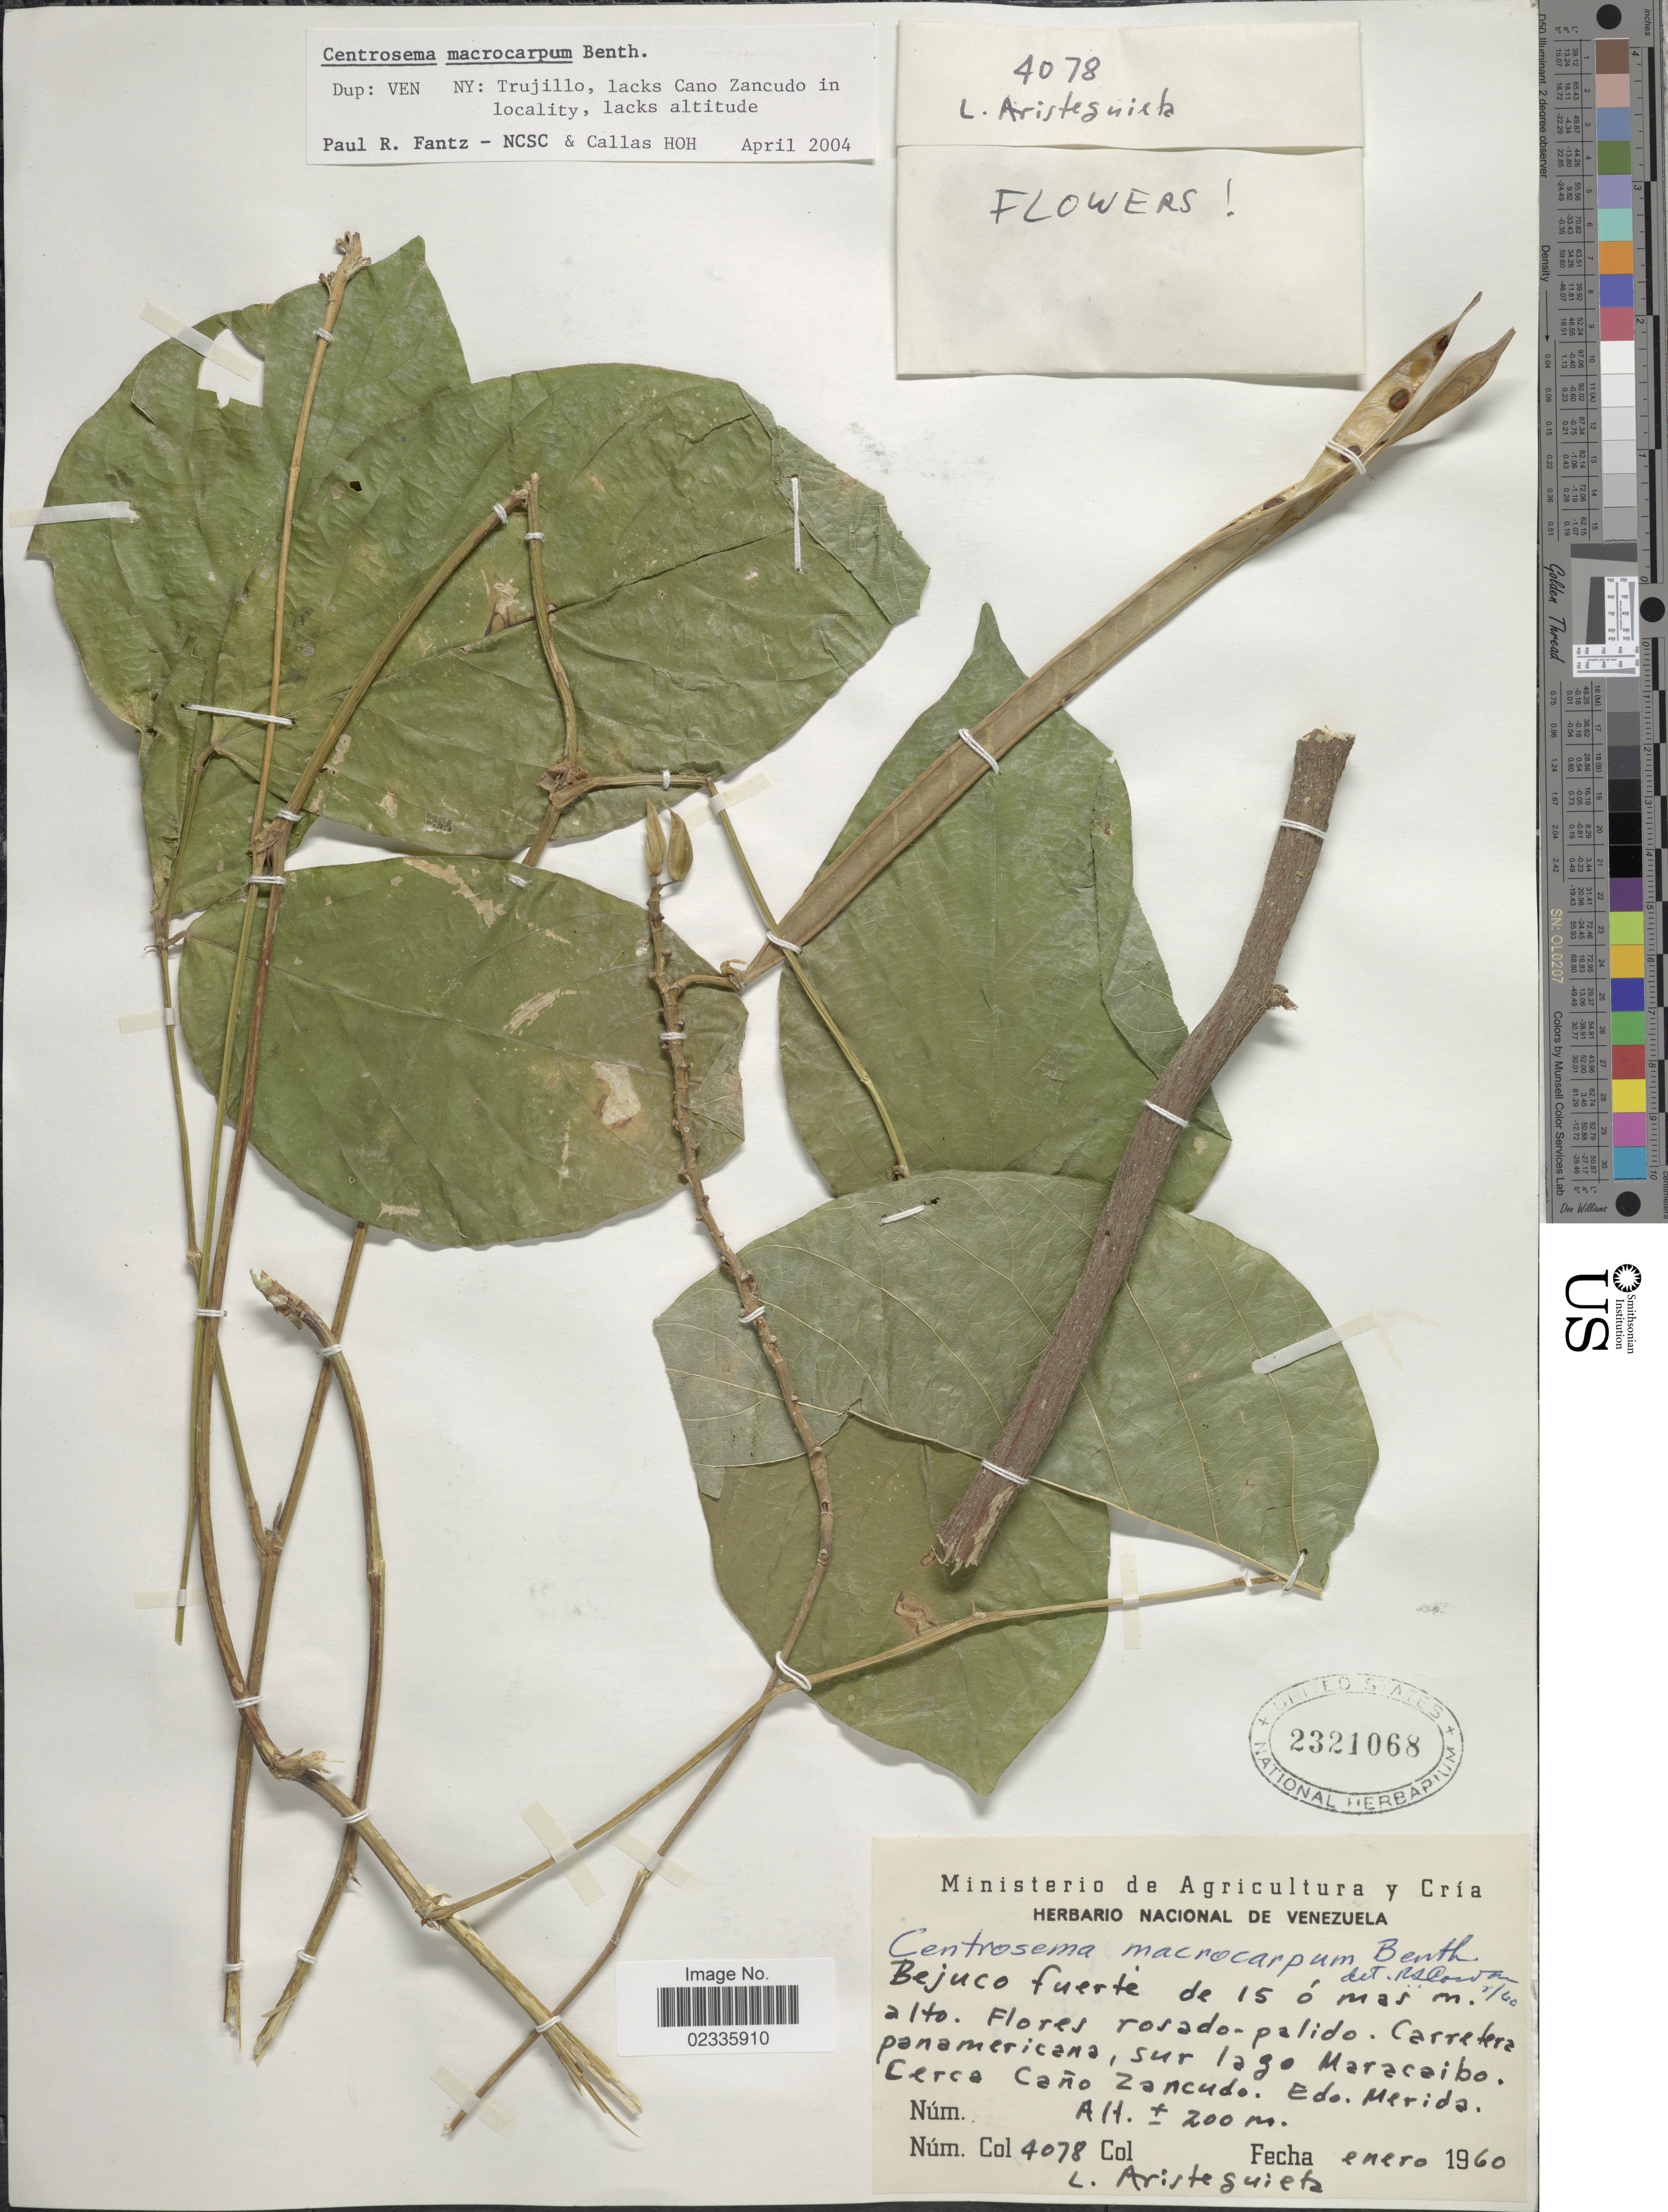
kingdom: Plantae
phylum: Tracheophyta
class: Magnoliopsida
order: Fabales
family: Fabaceae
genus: Centrosema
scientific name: Centrosema macrocarpum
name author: Benth.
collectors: L. Aristeguieta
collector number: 4078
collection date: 1960-01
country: Venezuela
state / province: Mérida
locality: Carretera panamericano, sur lago Maracaibo. Cerca Caño Zancudo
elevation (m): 200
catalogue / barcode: US 2321068